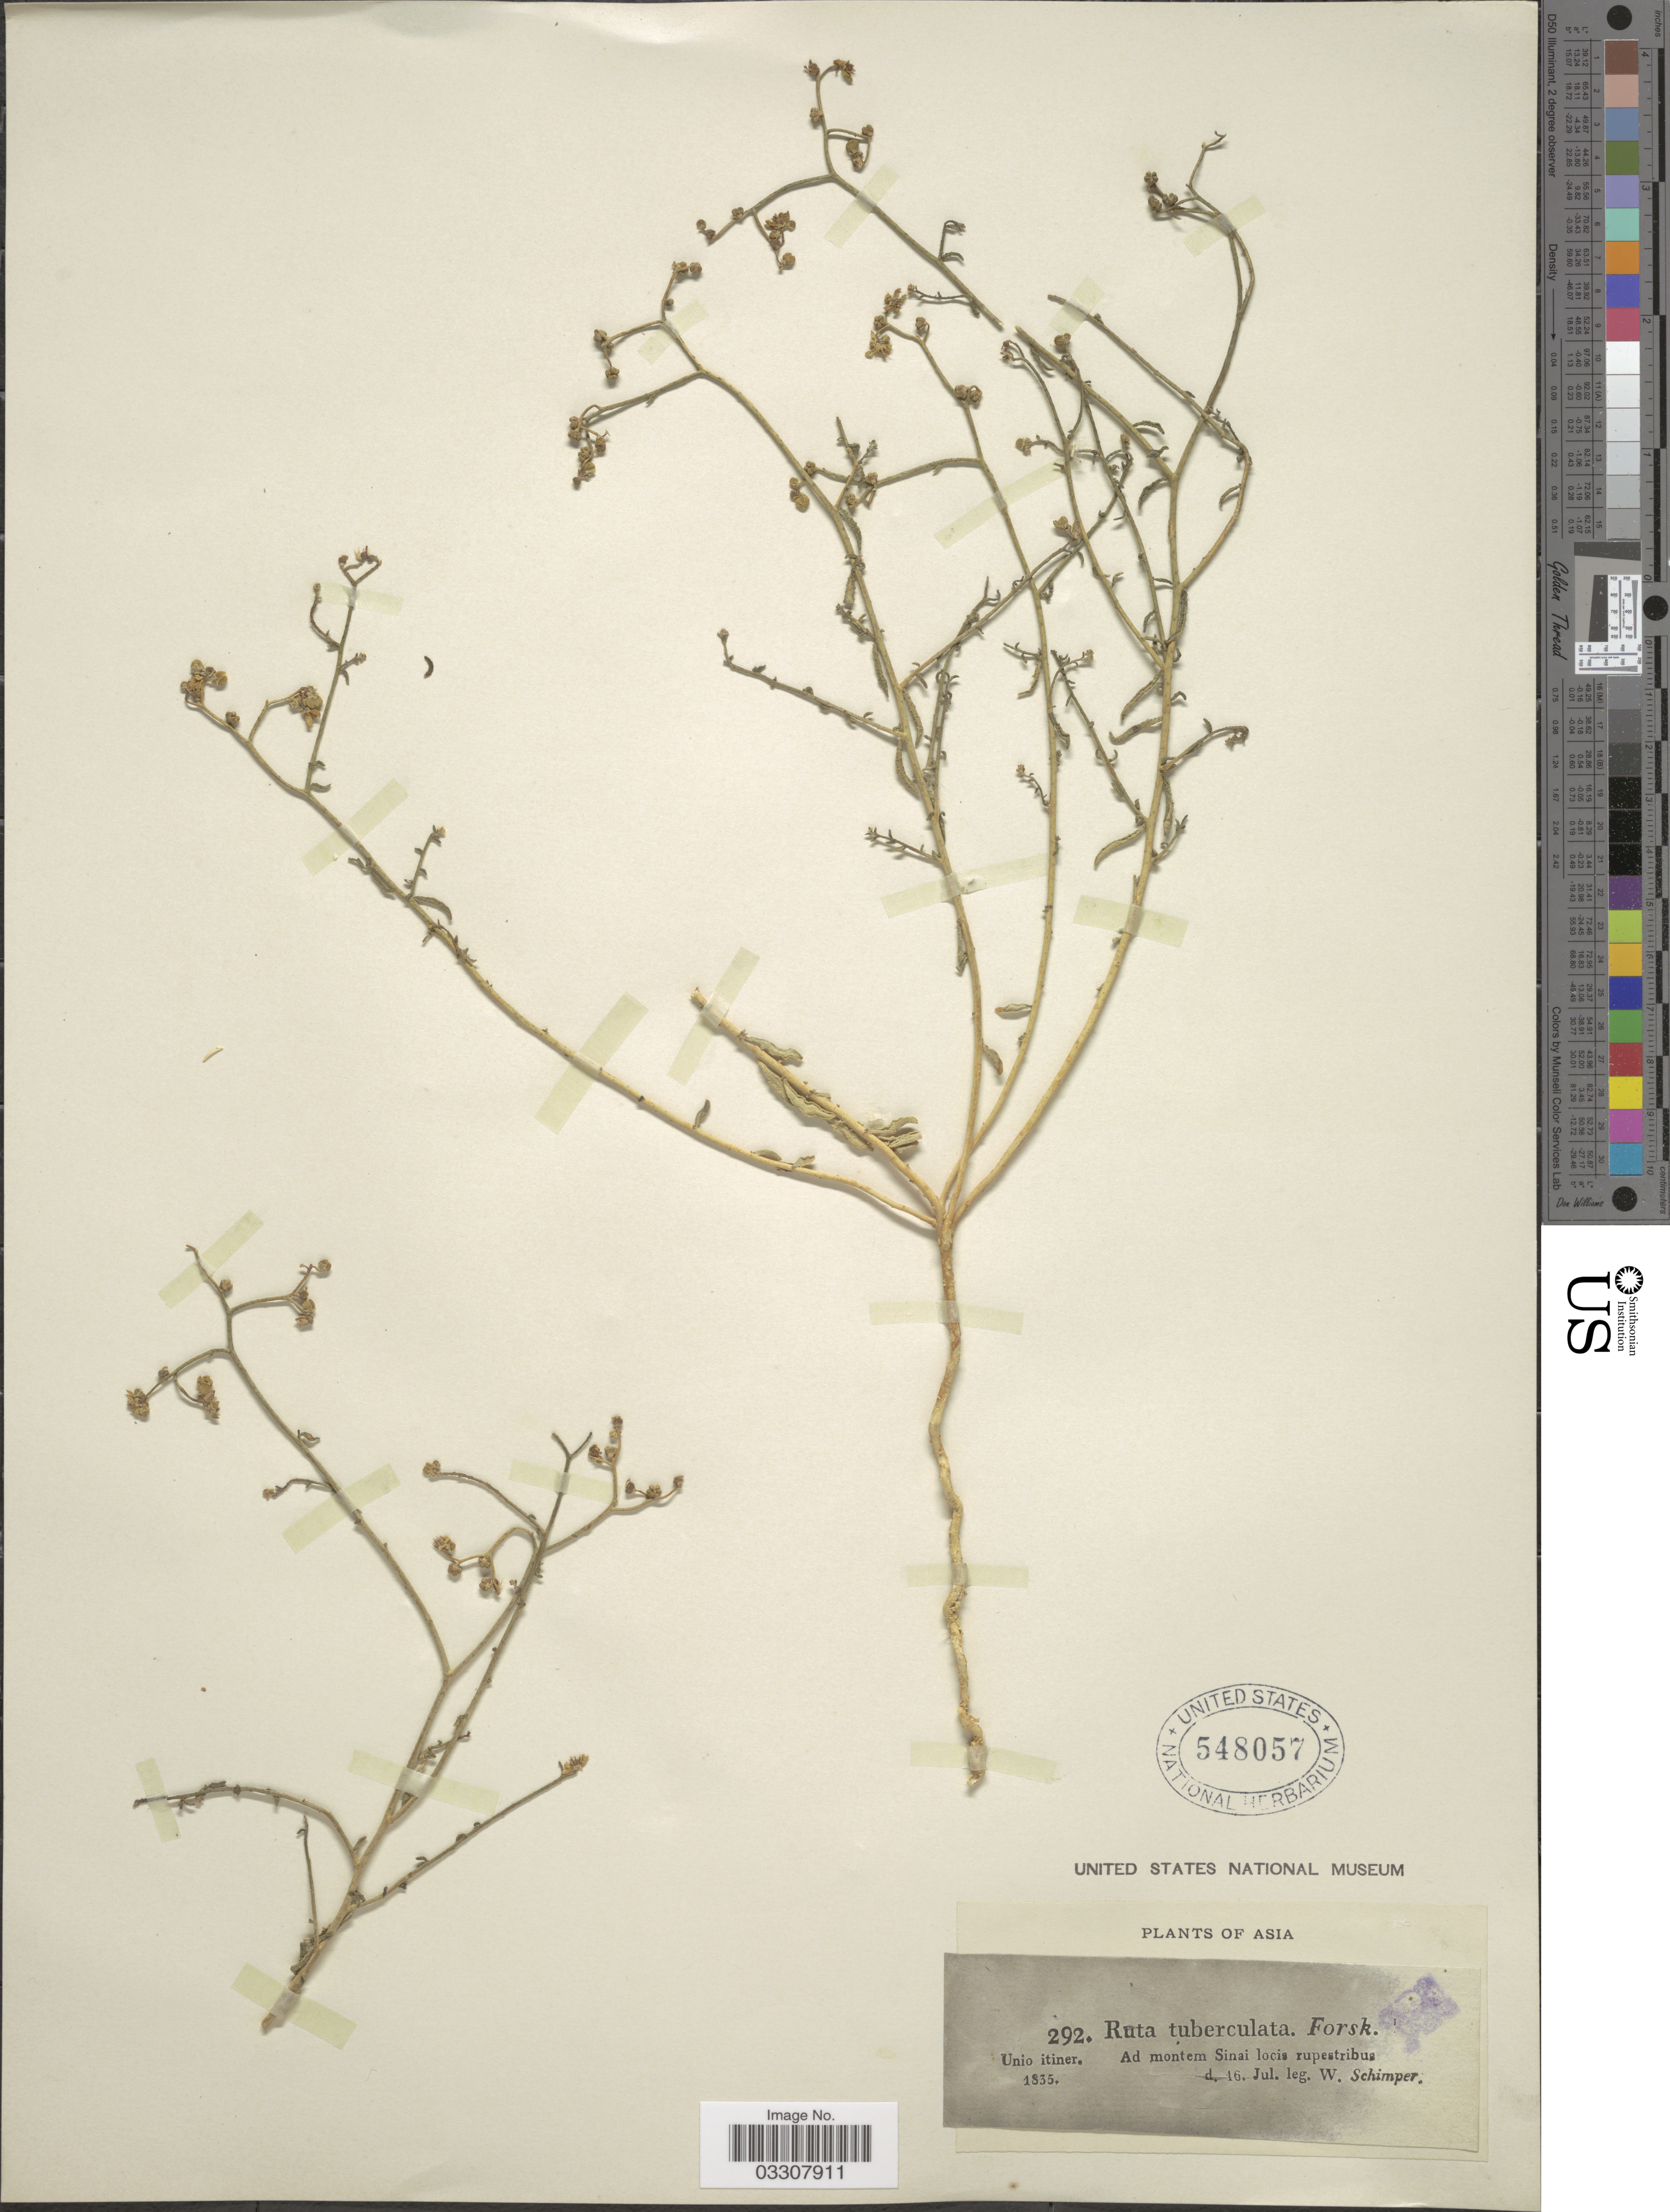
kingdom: Plantae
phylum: Tracheophyta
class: Magnoliopsida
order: Sapindales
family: Rutaceae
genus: Haplophyllum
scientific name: Haplophyllum tuberculatum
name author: (Forssk.) A. Juss.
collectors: W. Schimper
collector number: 292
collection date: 1835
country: Egypt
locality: Unio itiner. Ad montem Sinai locis rupestribus.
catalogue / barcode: US 548057